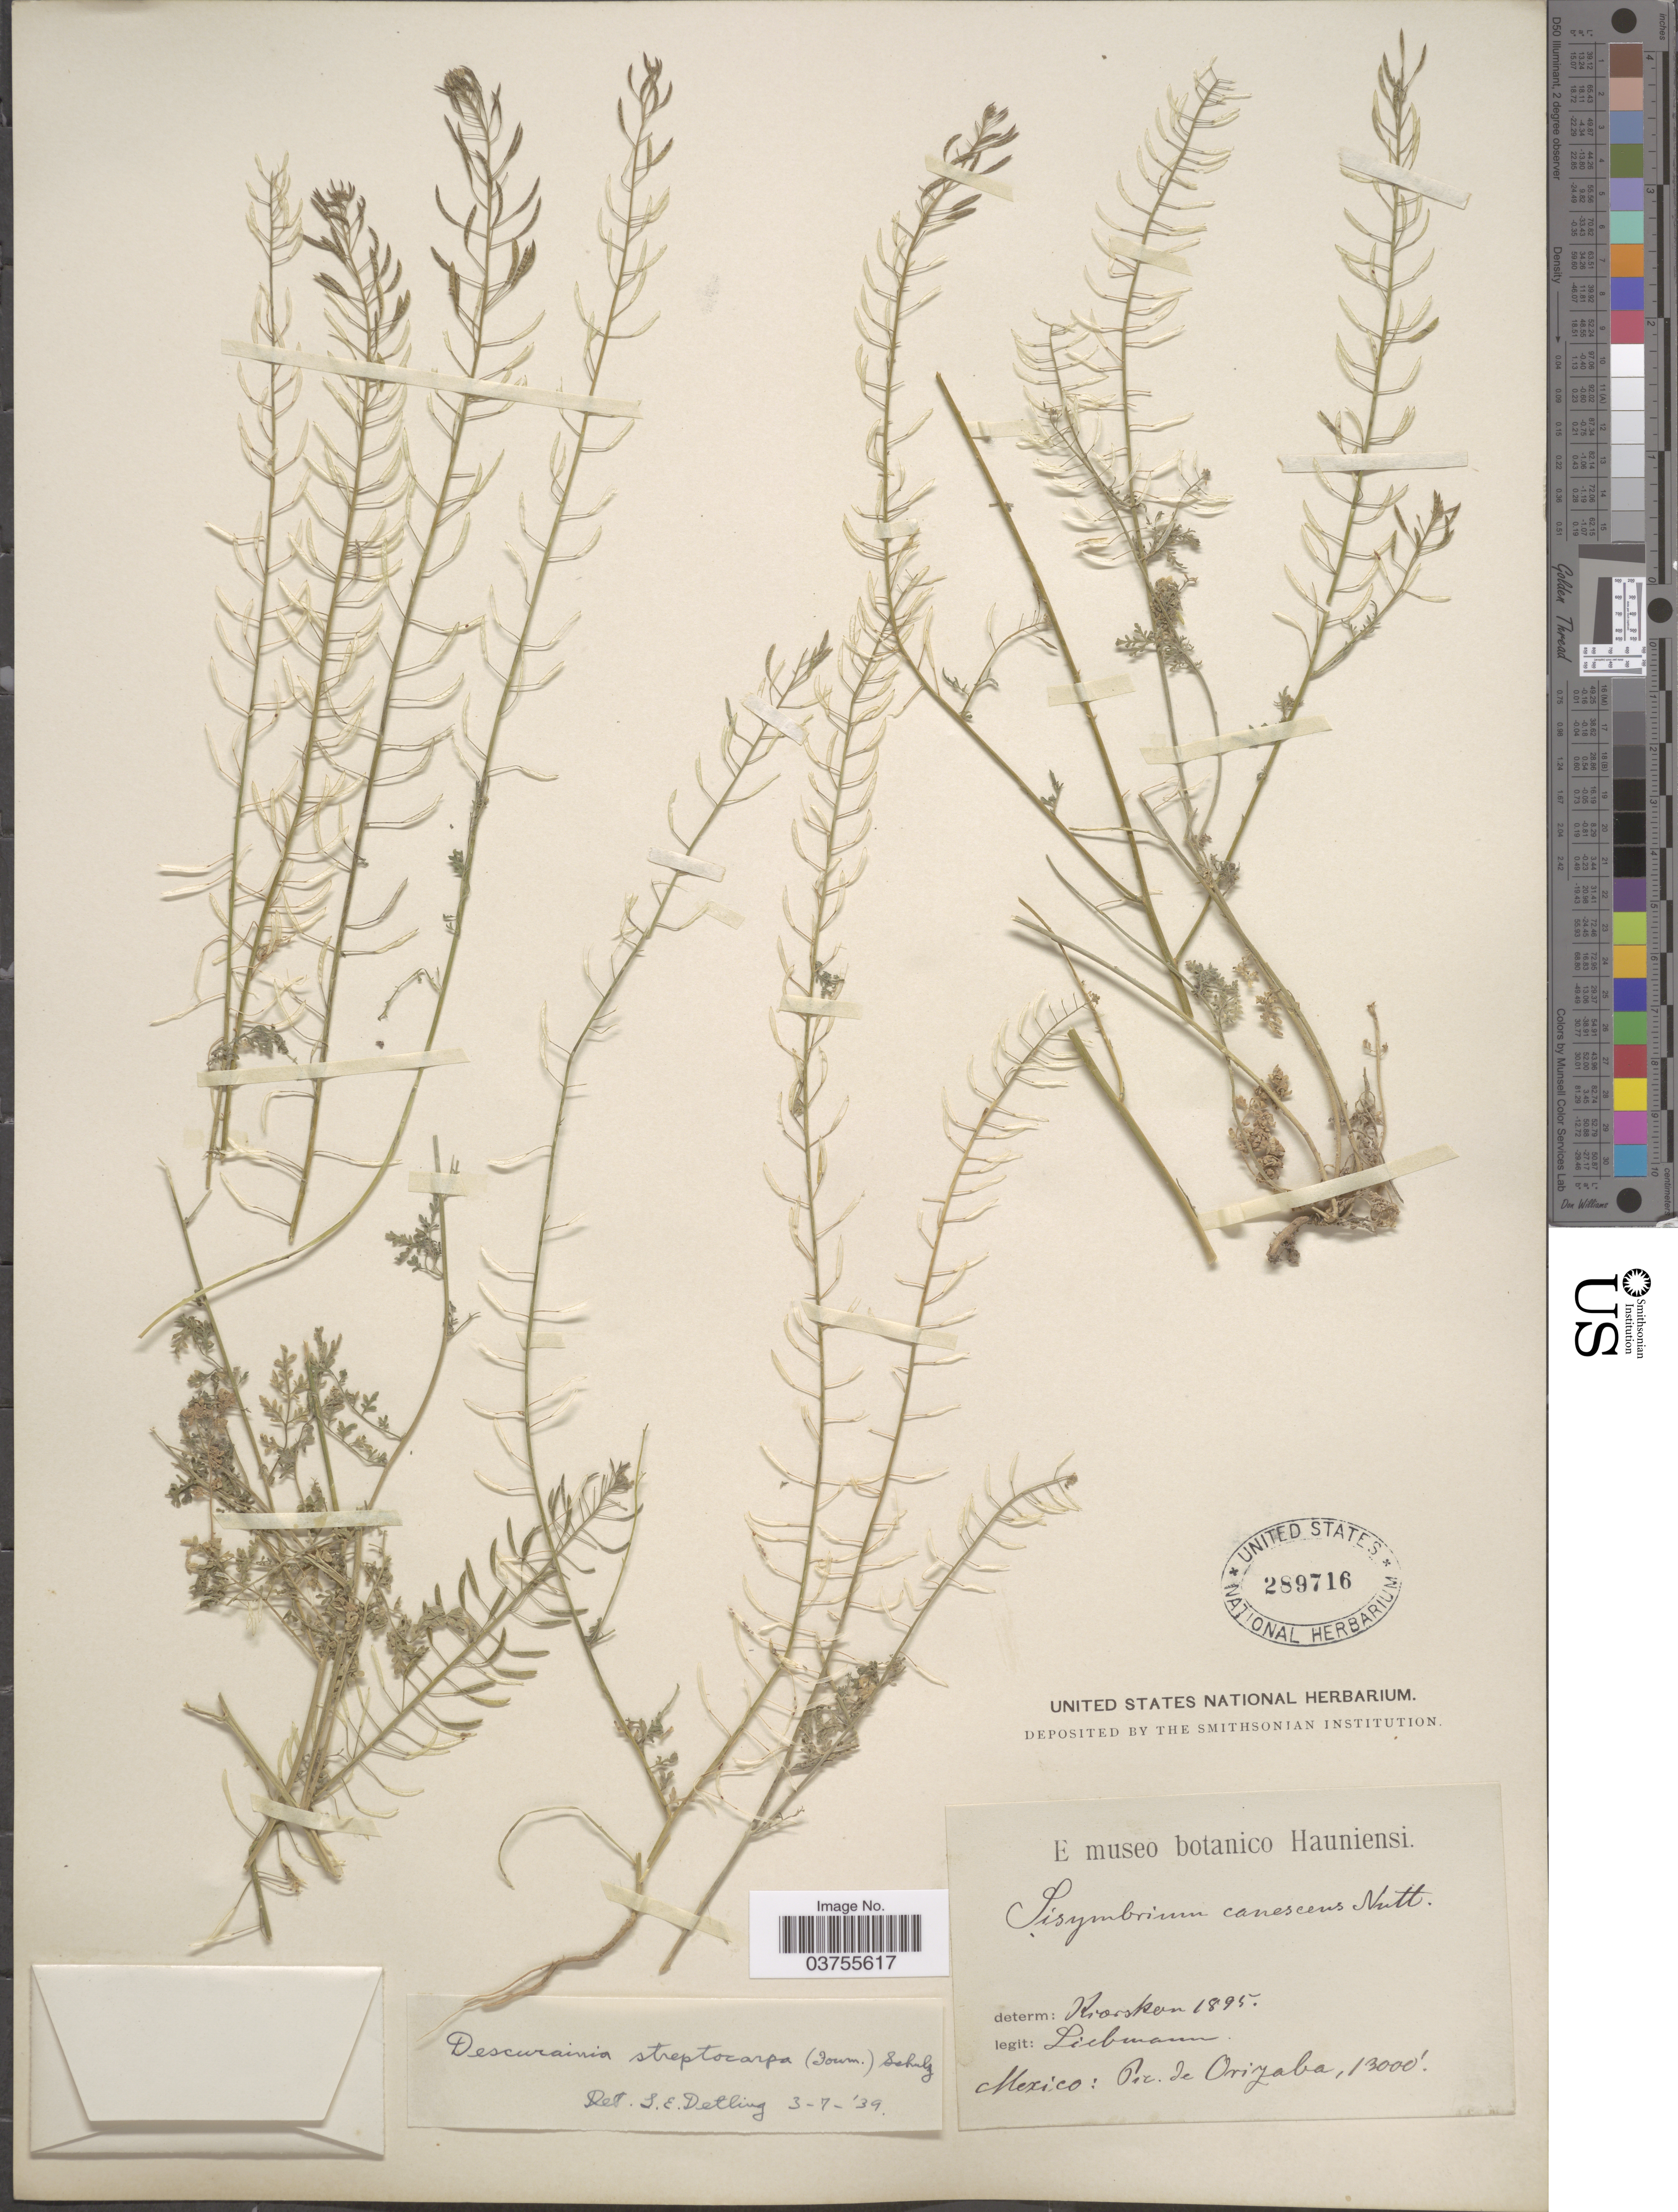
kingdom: Plantae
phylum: Tracheophyta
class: Magnoliopsida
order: Brassicales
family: Brassicaceae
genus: Descurainia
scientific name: Descurainia streptocarpa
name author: (E. Fourn. & C.A. Mey.) O.E. Schulz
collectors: Liebmann, --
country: Mexico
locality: Pic. de Orizaba.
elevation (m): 3962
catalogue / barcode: US 289716